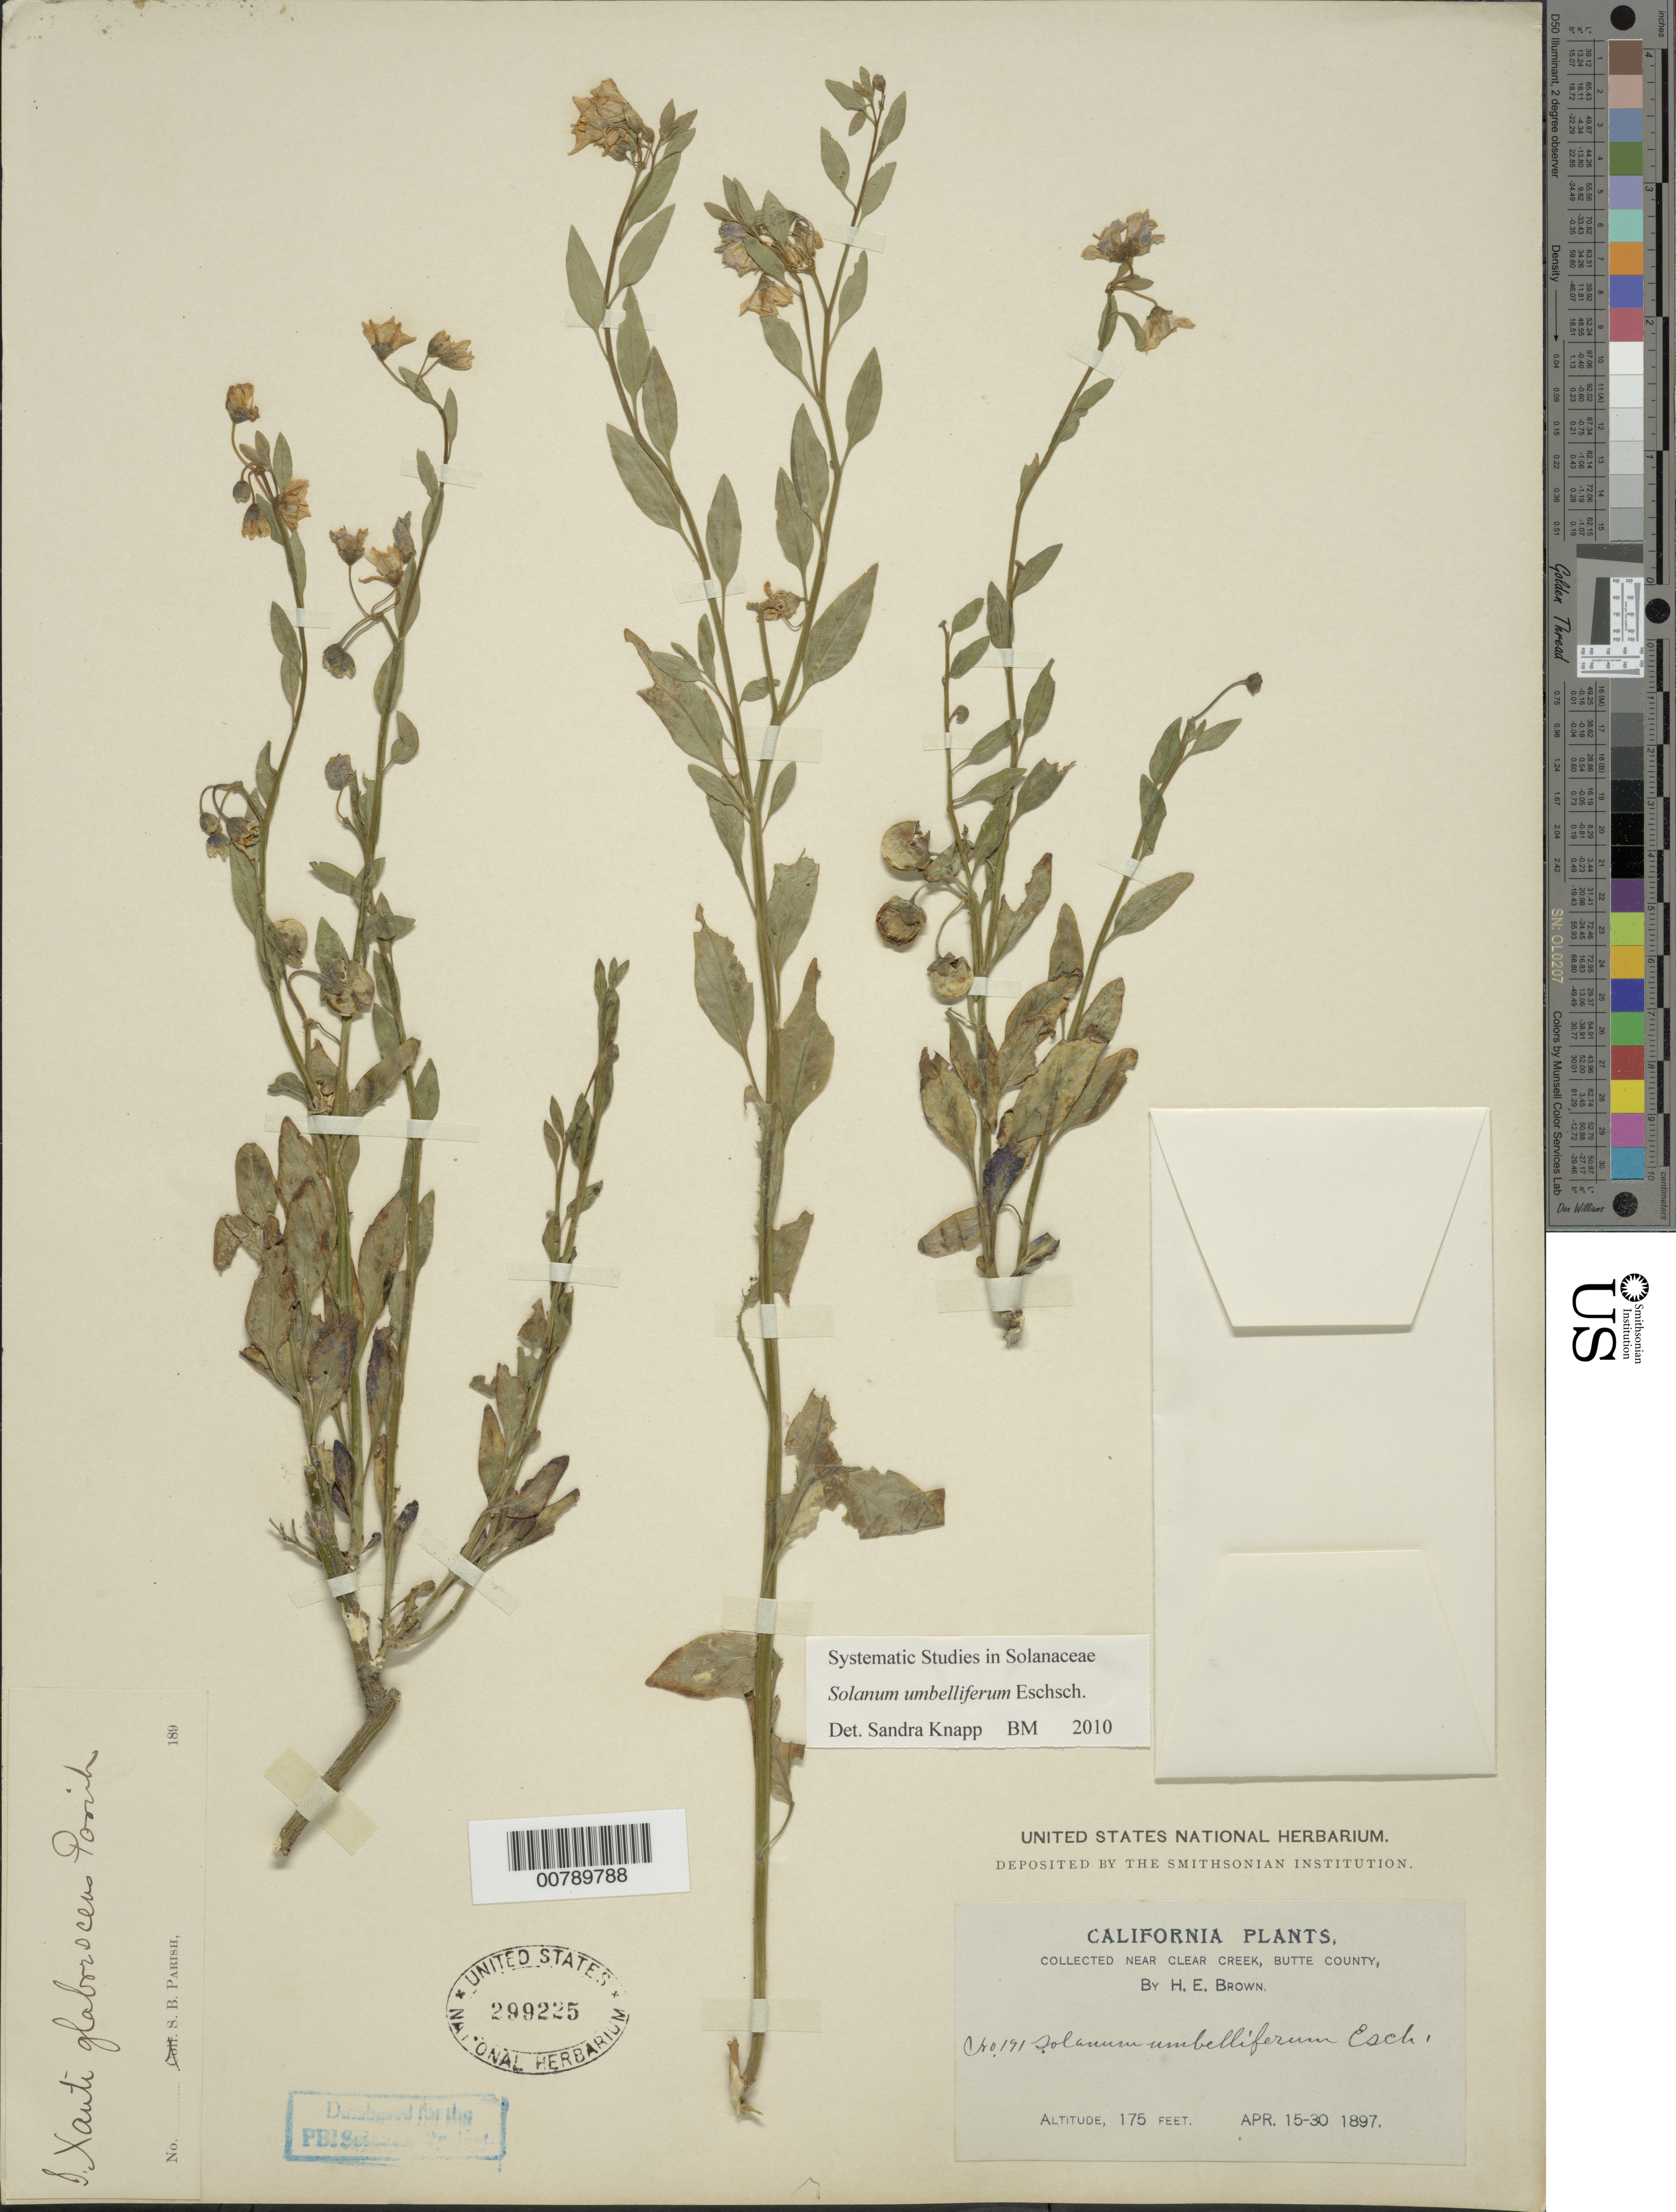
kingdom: Plantae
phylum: Tracheophyta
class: Magnoliopsida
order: Solanales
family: Solanaceae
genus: Solanum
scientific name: Solanum umbelliferum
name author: Eschsch.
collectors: H. E. Brown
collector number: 191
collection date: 1897-04-15/1897-04-30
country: United States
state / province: California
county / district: Butte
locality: Near Clear Creek, Butte County.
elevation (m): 53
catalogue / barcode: US 299225